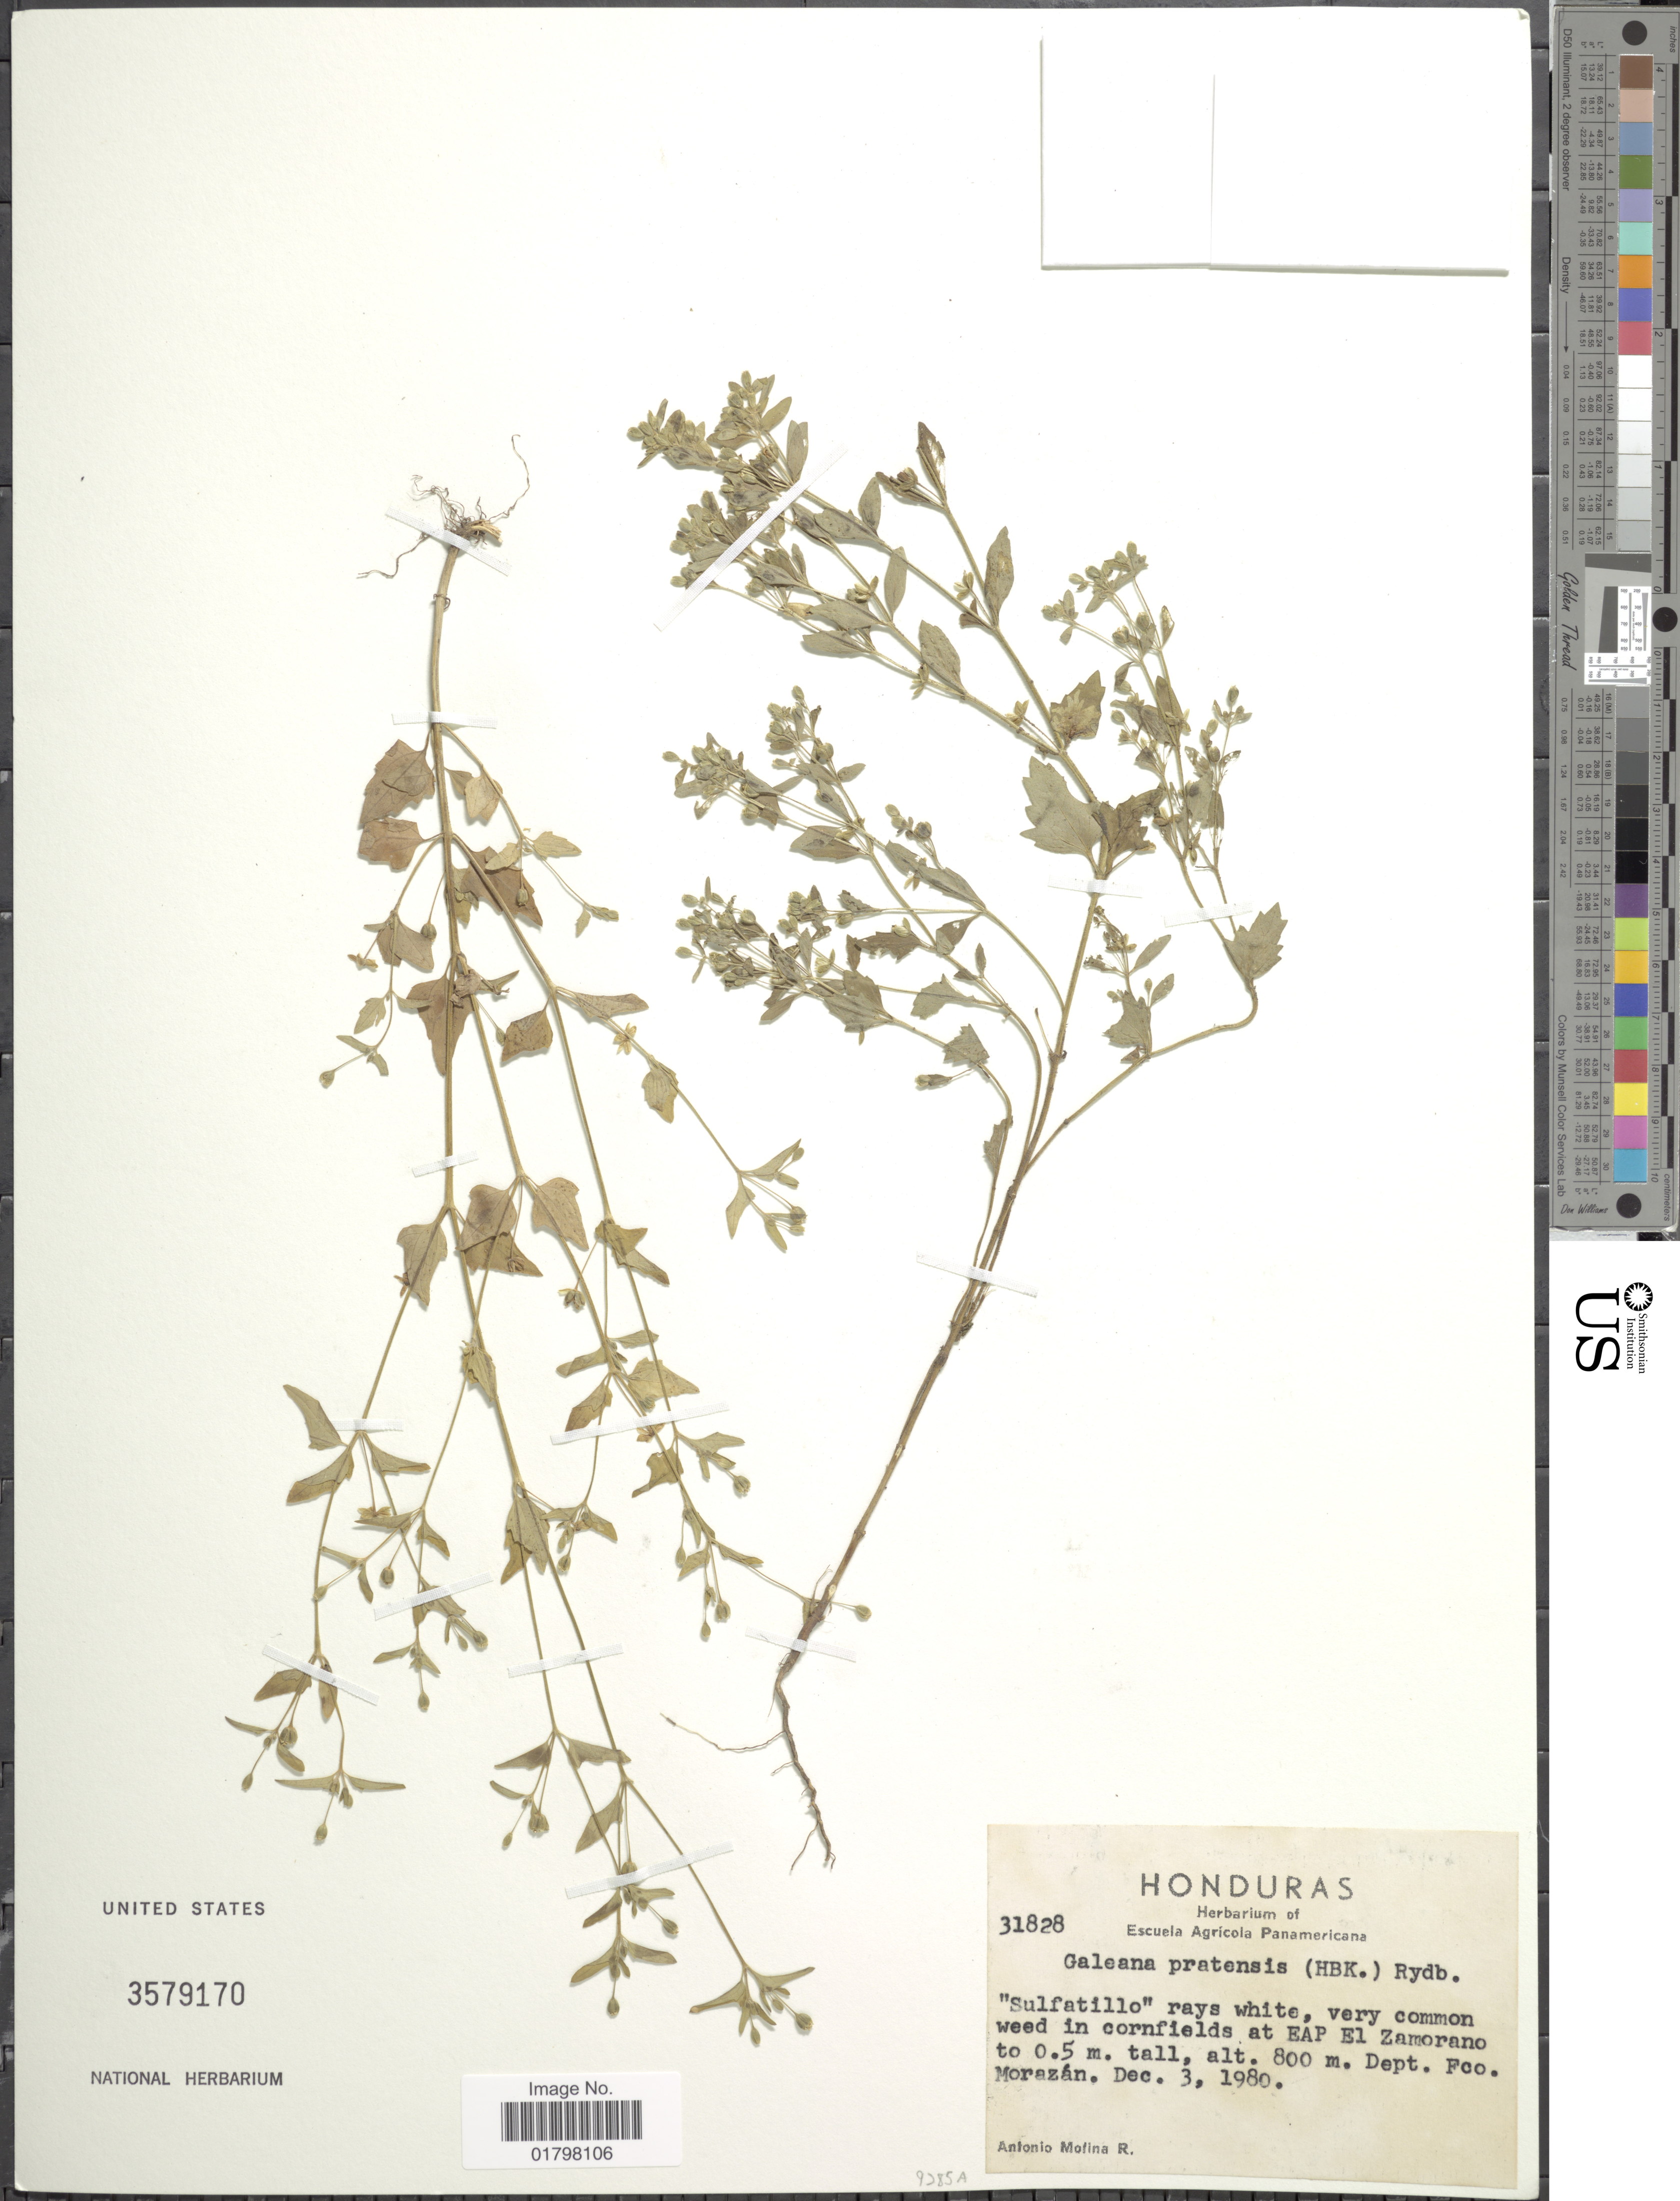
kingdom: Plantae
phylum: Tracheophyta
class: Magnoliopsida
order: Asterales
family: Asteraceae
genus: Galeana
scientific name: Galeana pratensis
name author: (Kunth) Rydb.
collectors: A. Molina R.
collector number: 31828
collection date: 1980-12-03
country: Honduras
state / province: Fco. Morazán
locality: Very common weed in cornfields at EAP El Zamorano to 0.5 m. tall, Dept. Fco. Morazán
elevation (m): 800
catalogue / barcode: US 3579170